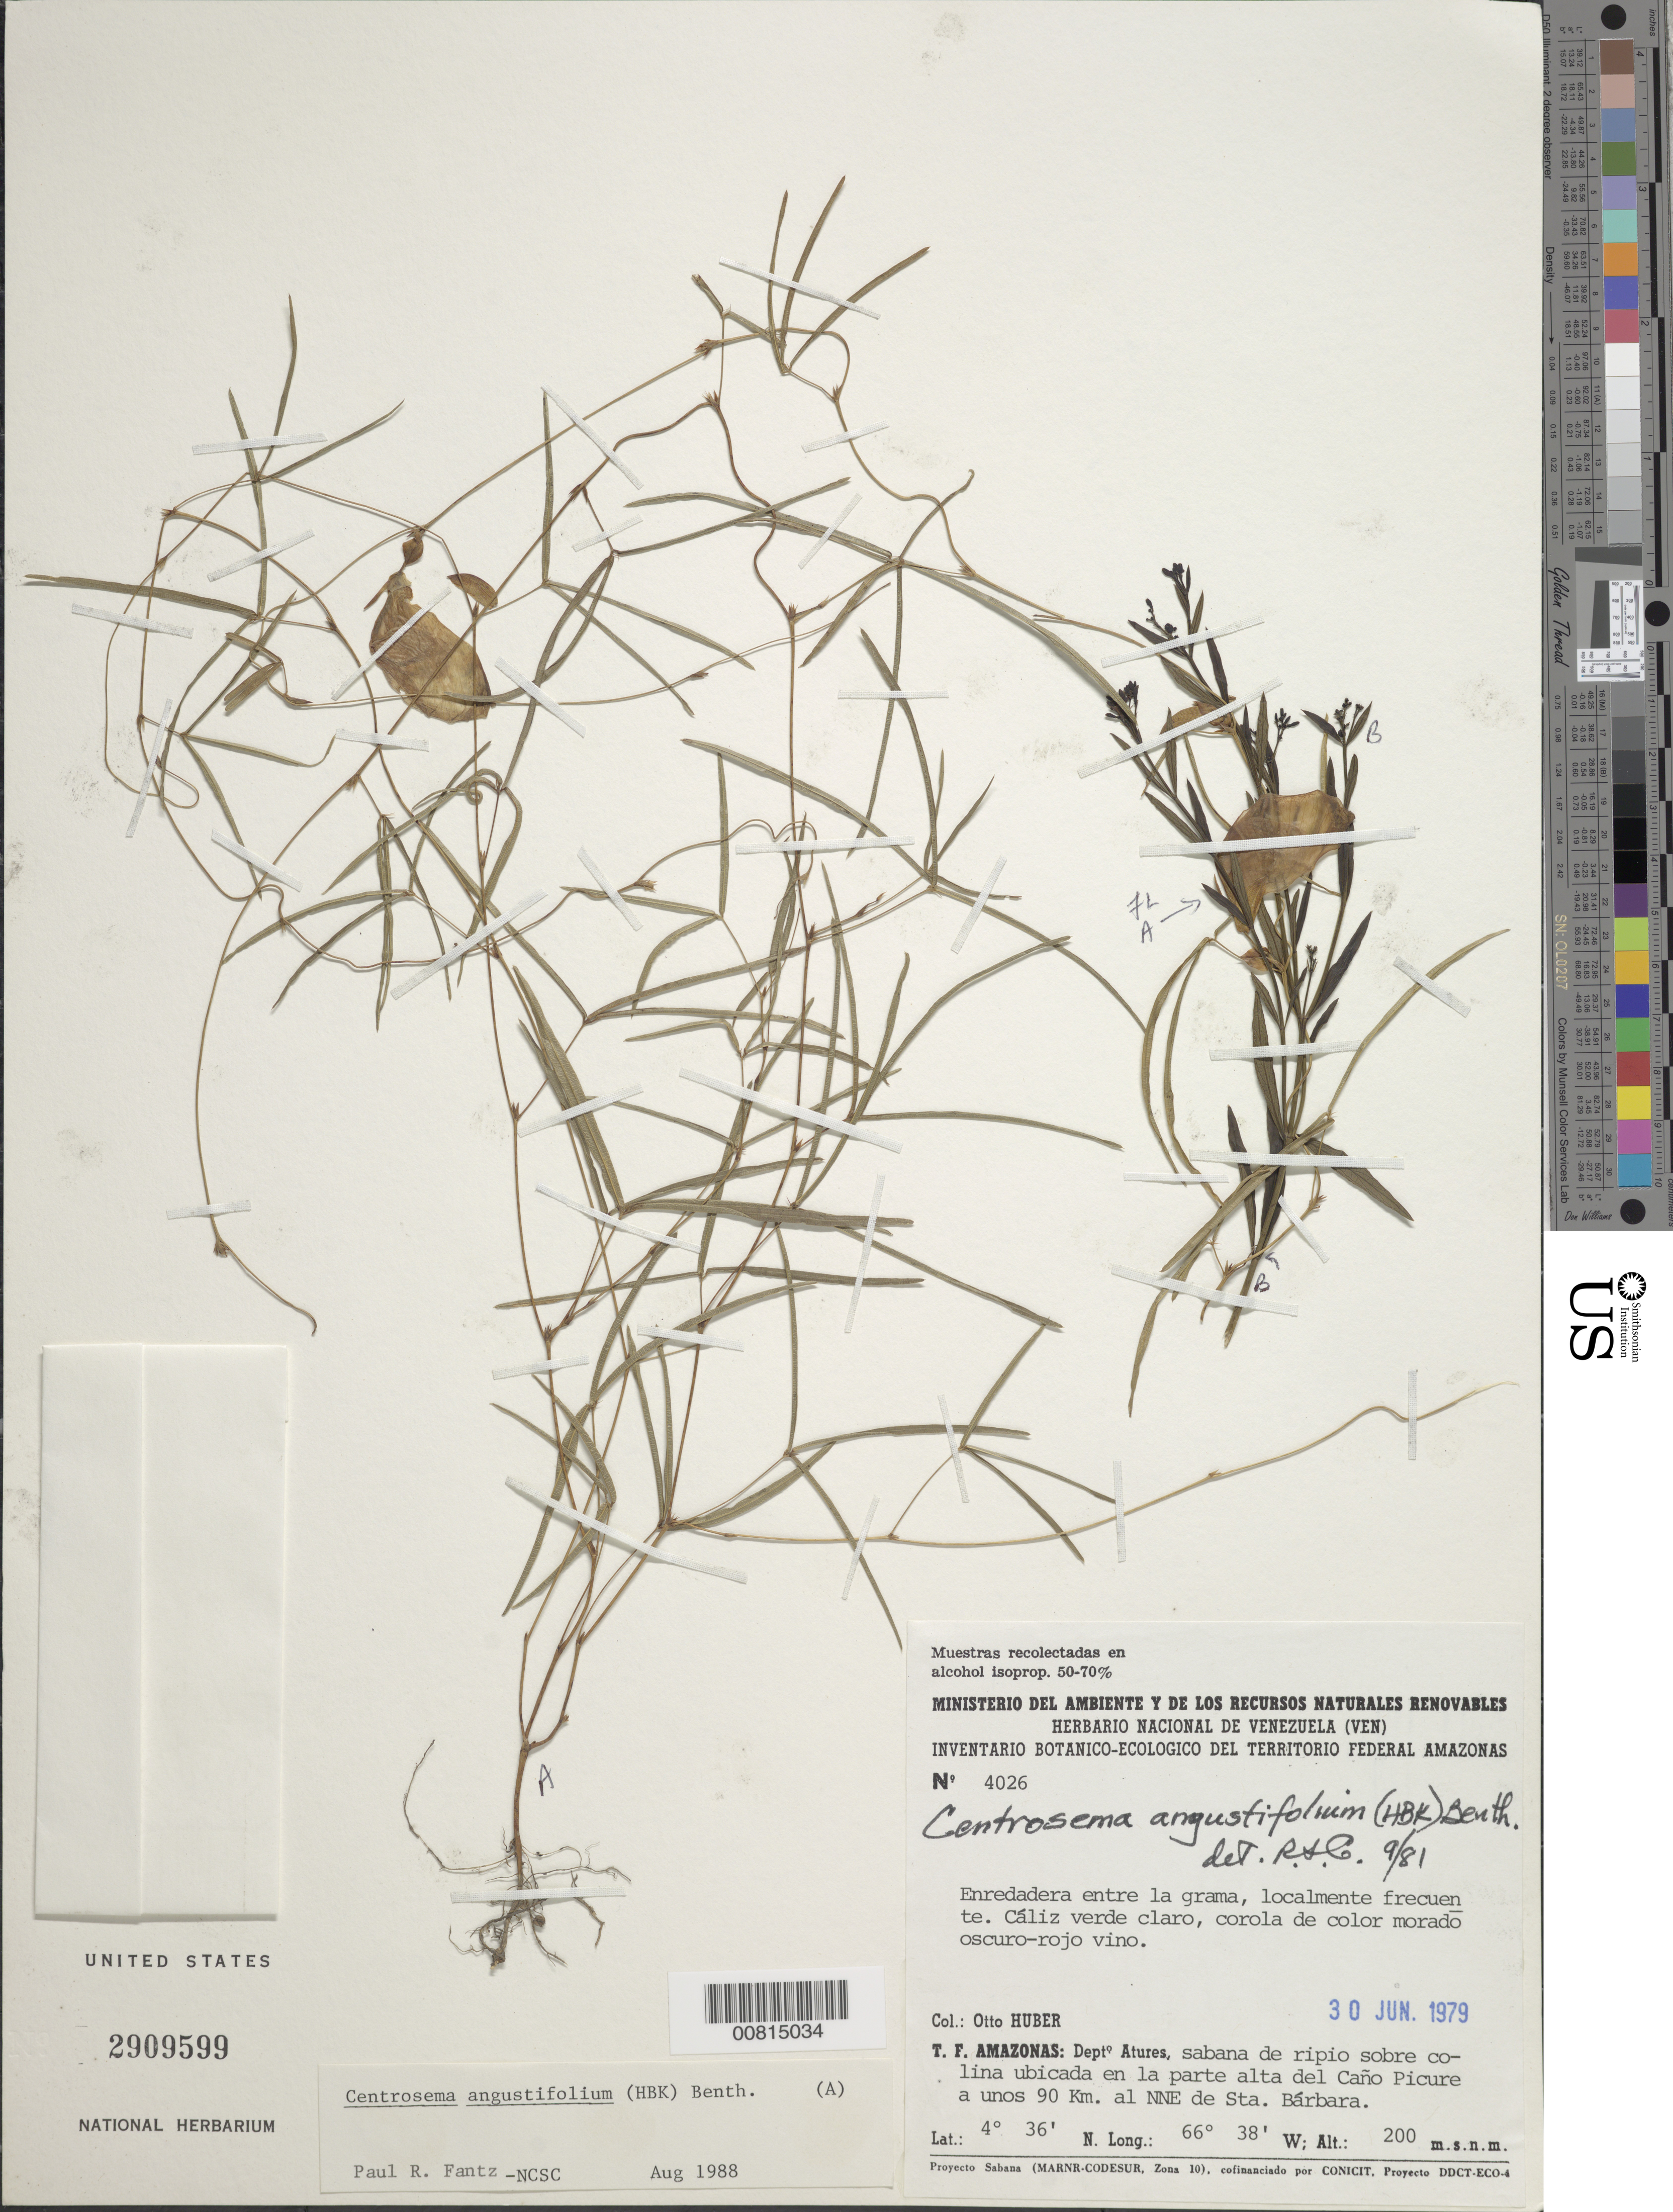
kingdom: Plantae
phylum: Tracheophyta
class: Magnoliopsida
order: Fabales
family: Fabaceae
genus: Centrosema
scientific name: Centrosema angustifolium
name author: (Kunth) Benth.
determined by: Fantz, P. R., (FLAS), University of Florida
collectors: O. Huber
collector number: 4026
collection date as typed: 30-Jun-79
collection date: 1979-06-30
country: Venezuela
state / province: Amazonas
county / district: Atabapo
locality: Caño Picure, 90 km NNE de Sta. Bárbara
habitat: Sabana de ripio sobre colina ubicada en la parte alta del caño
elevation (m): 200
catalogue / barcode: US 2909599